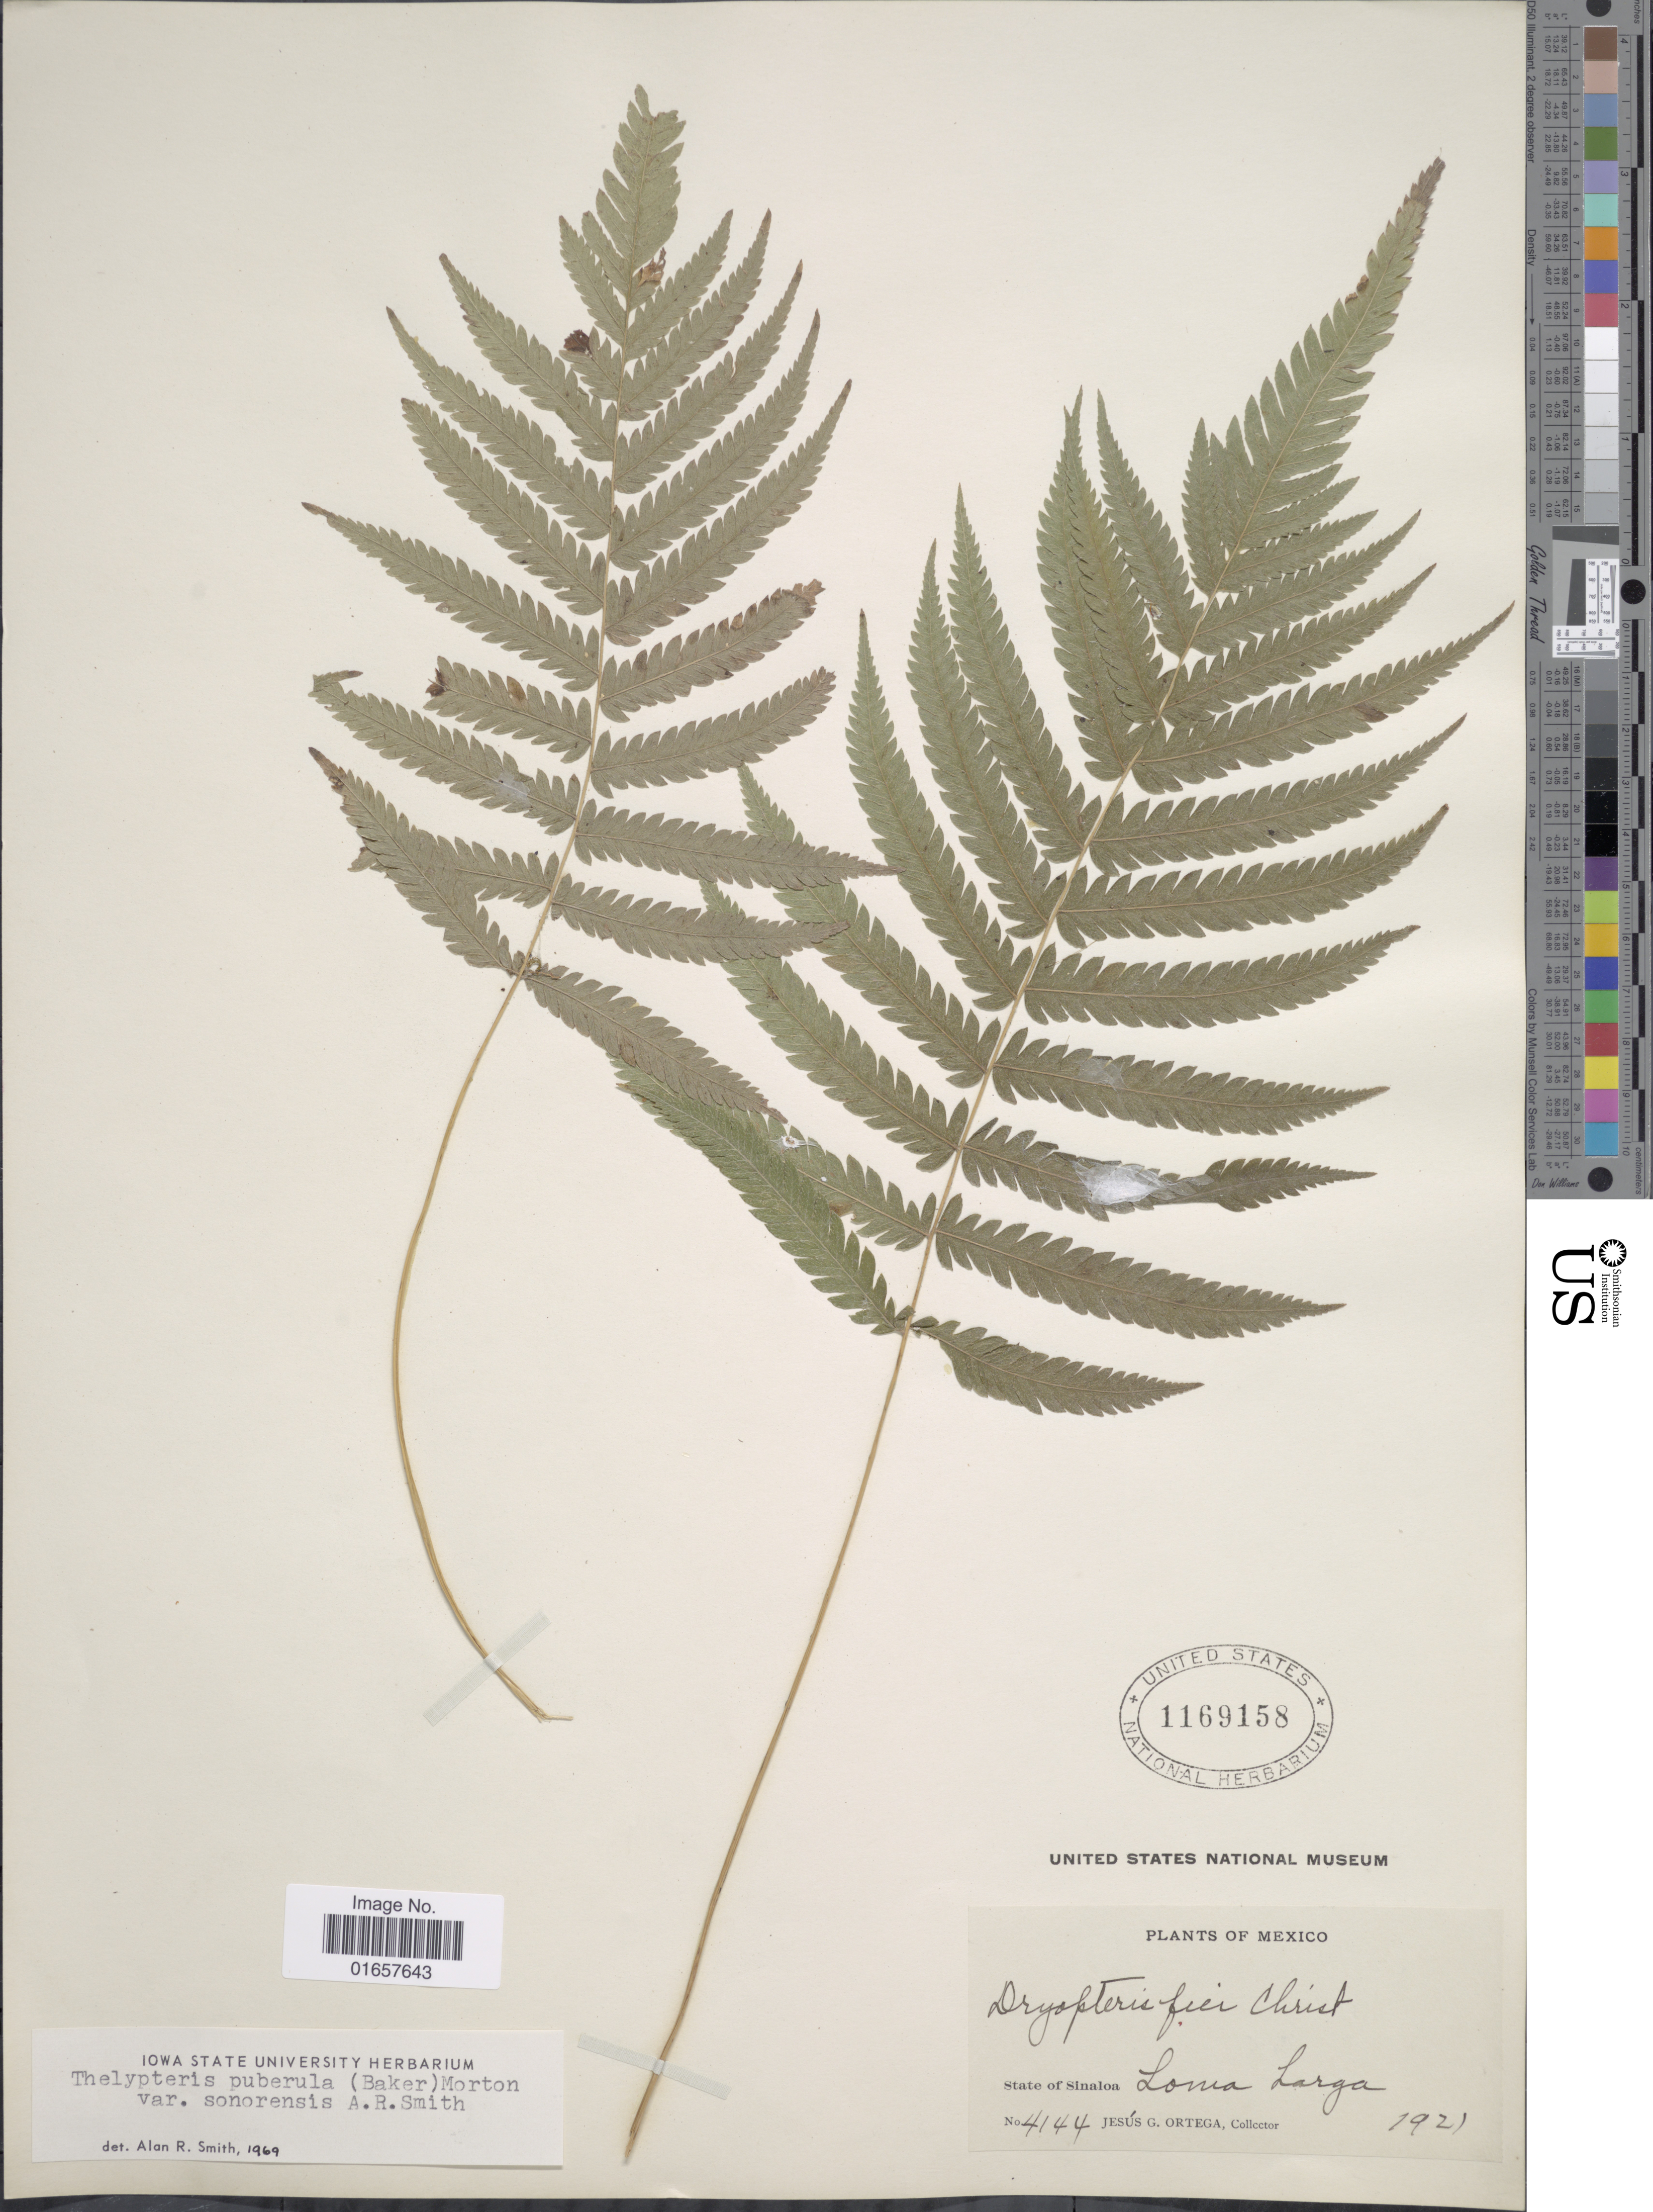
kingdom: Plantae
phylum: Tracheophyta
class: Polypodiopsida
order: Polypodiales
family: Thelypteridaceae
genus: Christella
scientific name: Christella puberula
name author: (Baker) Á. Löve & D. Löve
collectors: J. Ortega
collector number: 4144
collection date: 1921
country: Mexico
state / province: Sinaloa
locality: Mexico, Loma Larga.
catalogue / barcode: US 1169158